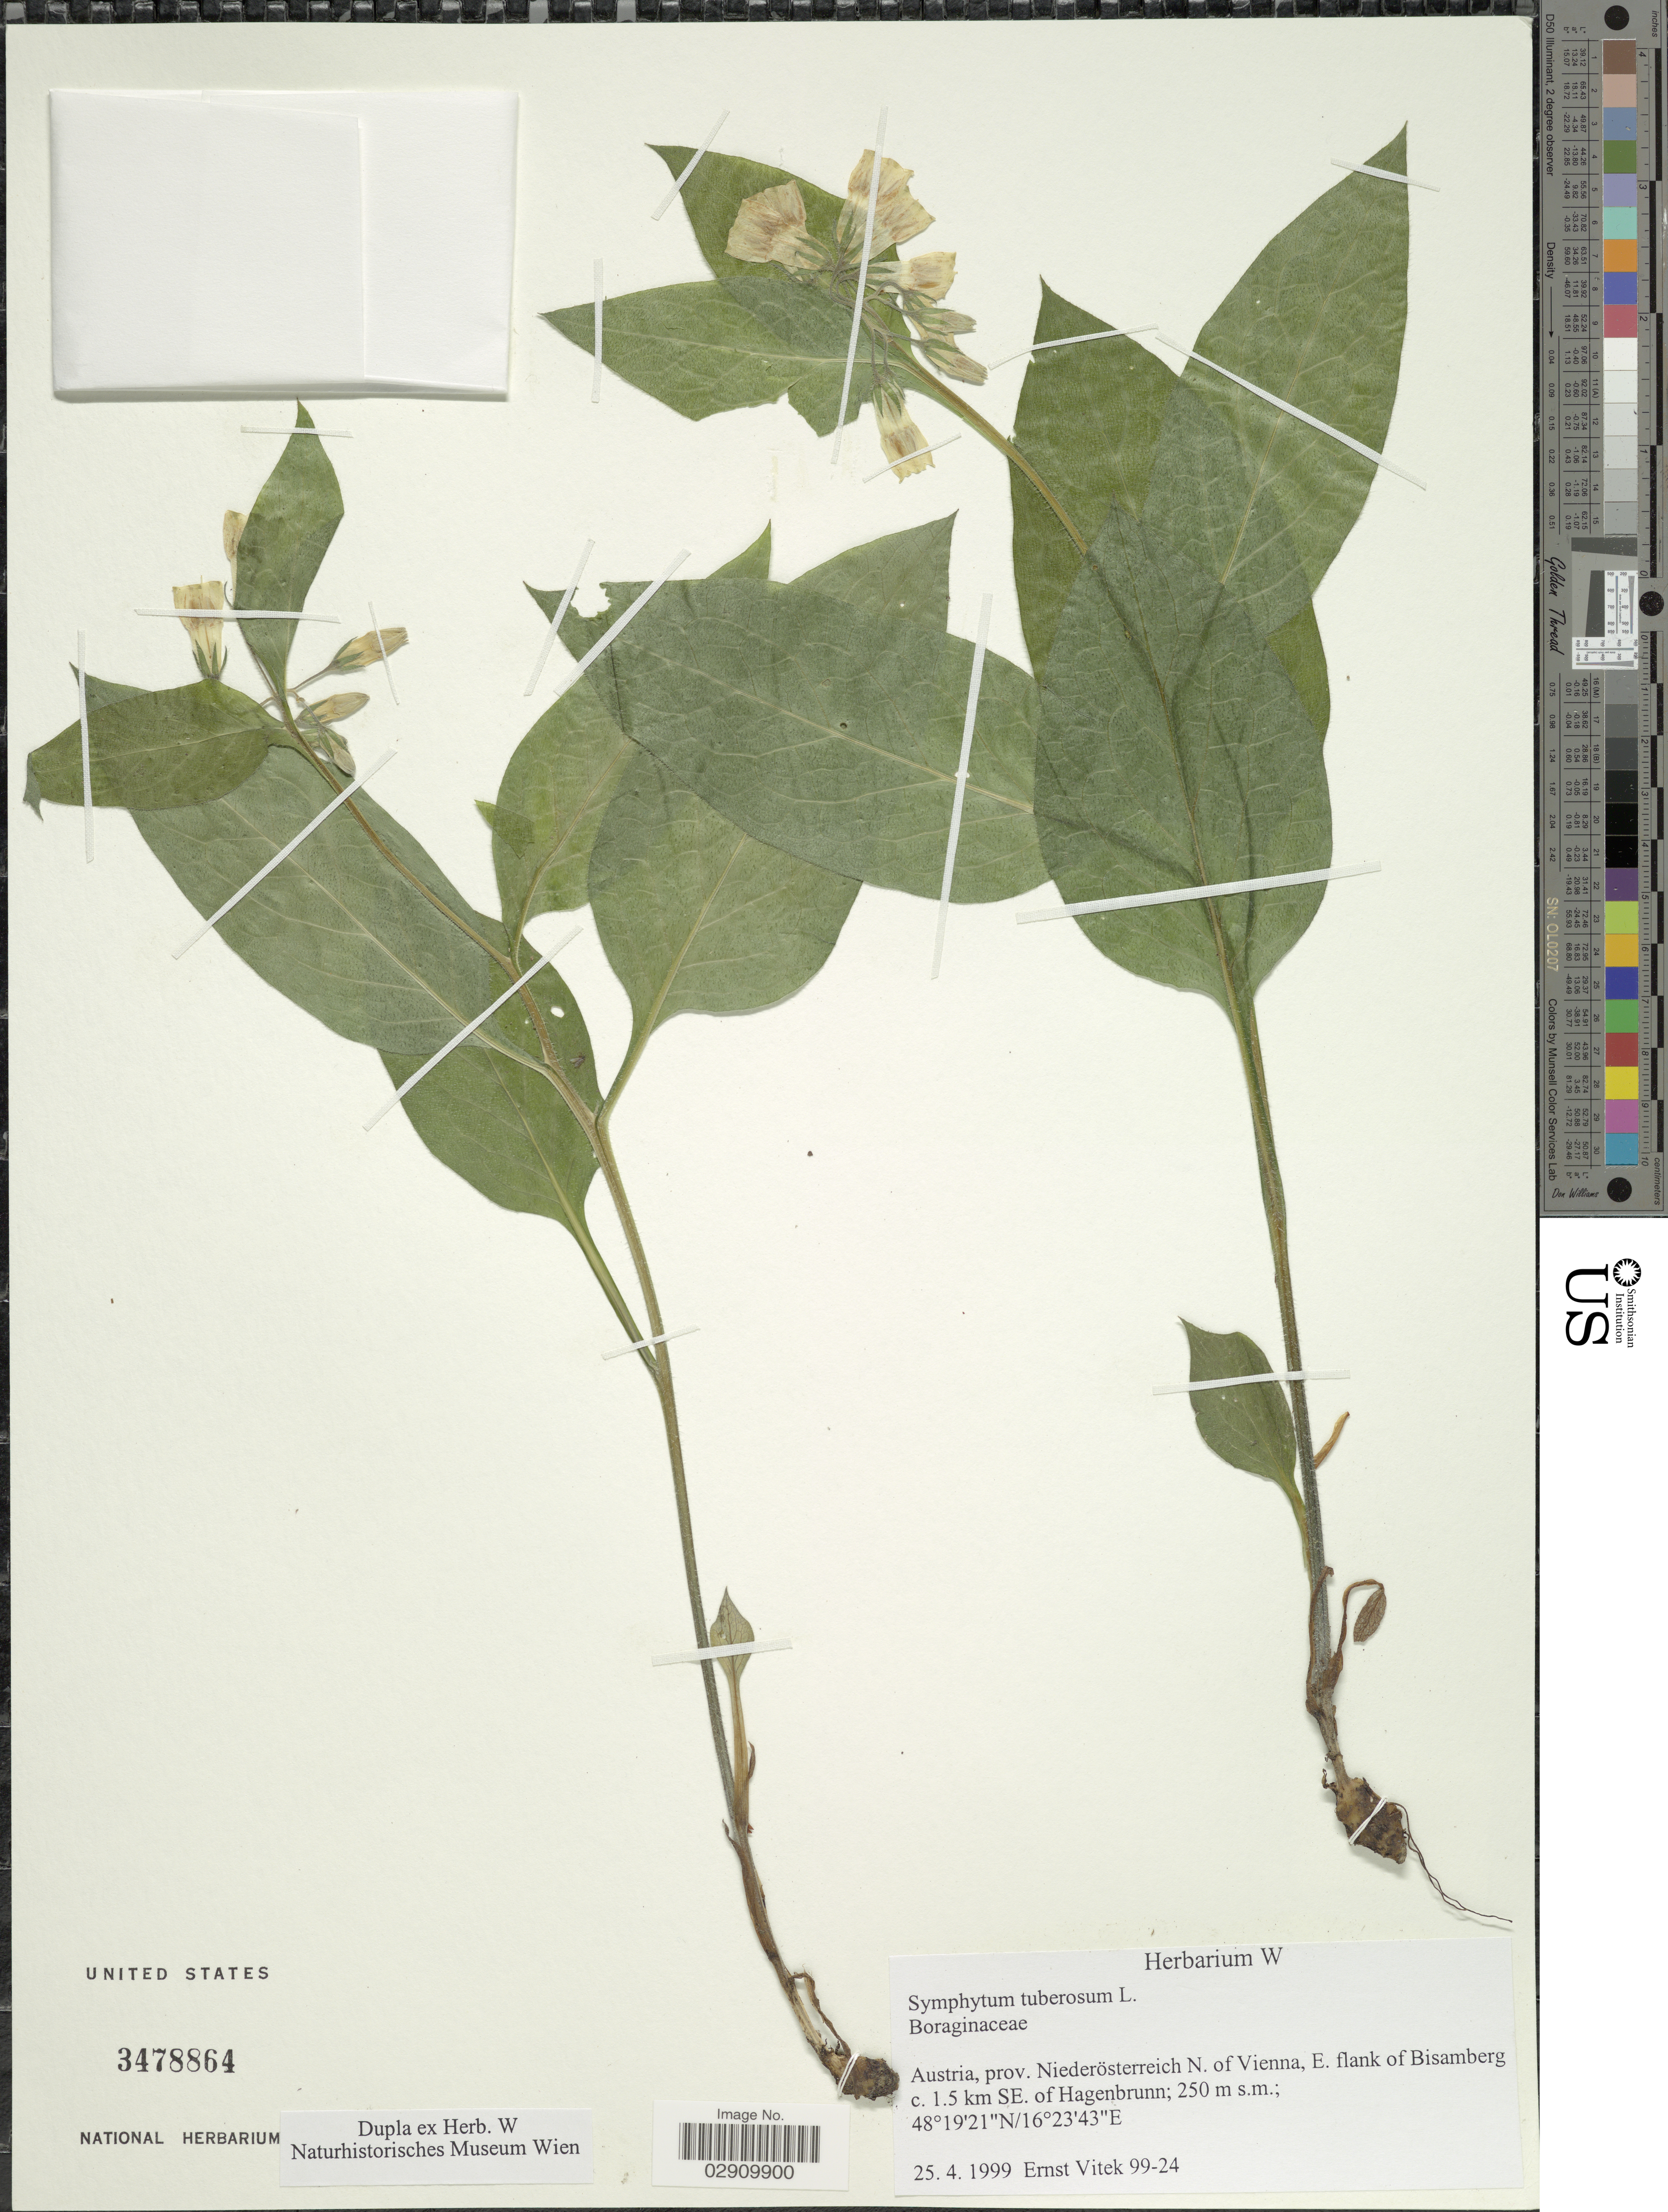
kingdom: Plantae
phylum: Tracheophyta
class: Magnoliopsida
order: Boraginales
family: Boraginaceae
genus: Symphytum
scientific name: Symphytum tuberosum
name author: L.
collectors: E. Vitek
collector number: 99-24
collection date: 1999-04-25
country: Austria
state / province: Niederosterreich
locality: Prov. Niederösterreich N. of Vienna, E. flank of Bisamberg c. 1.5 km SE. of Hagenbrunn.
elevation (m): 250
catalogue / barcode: US 3478864